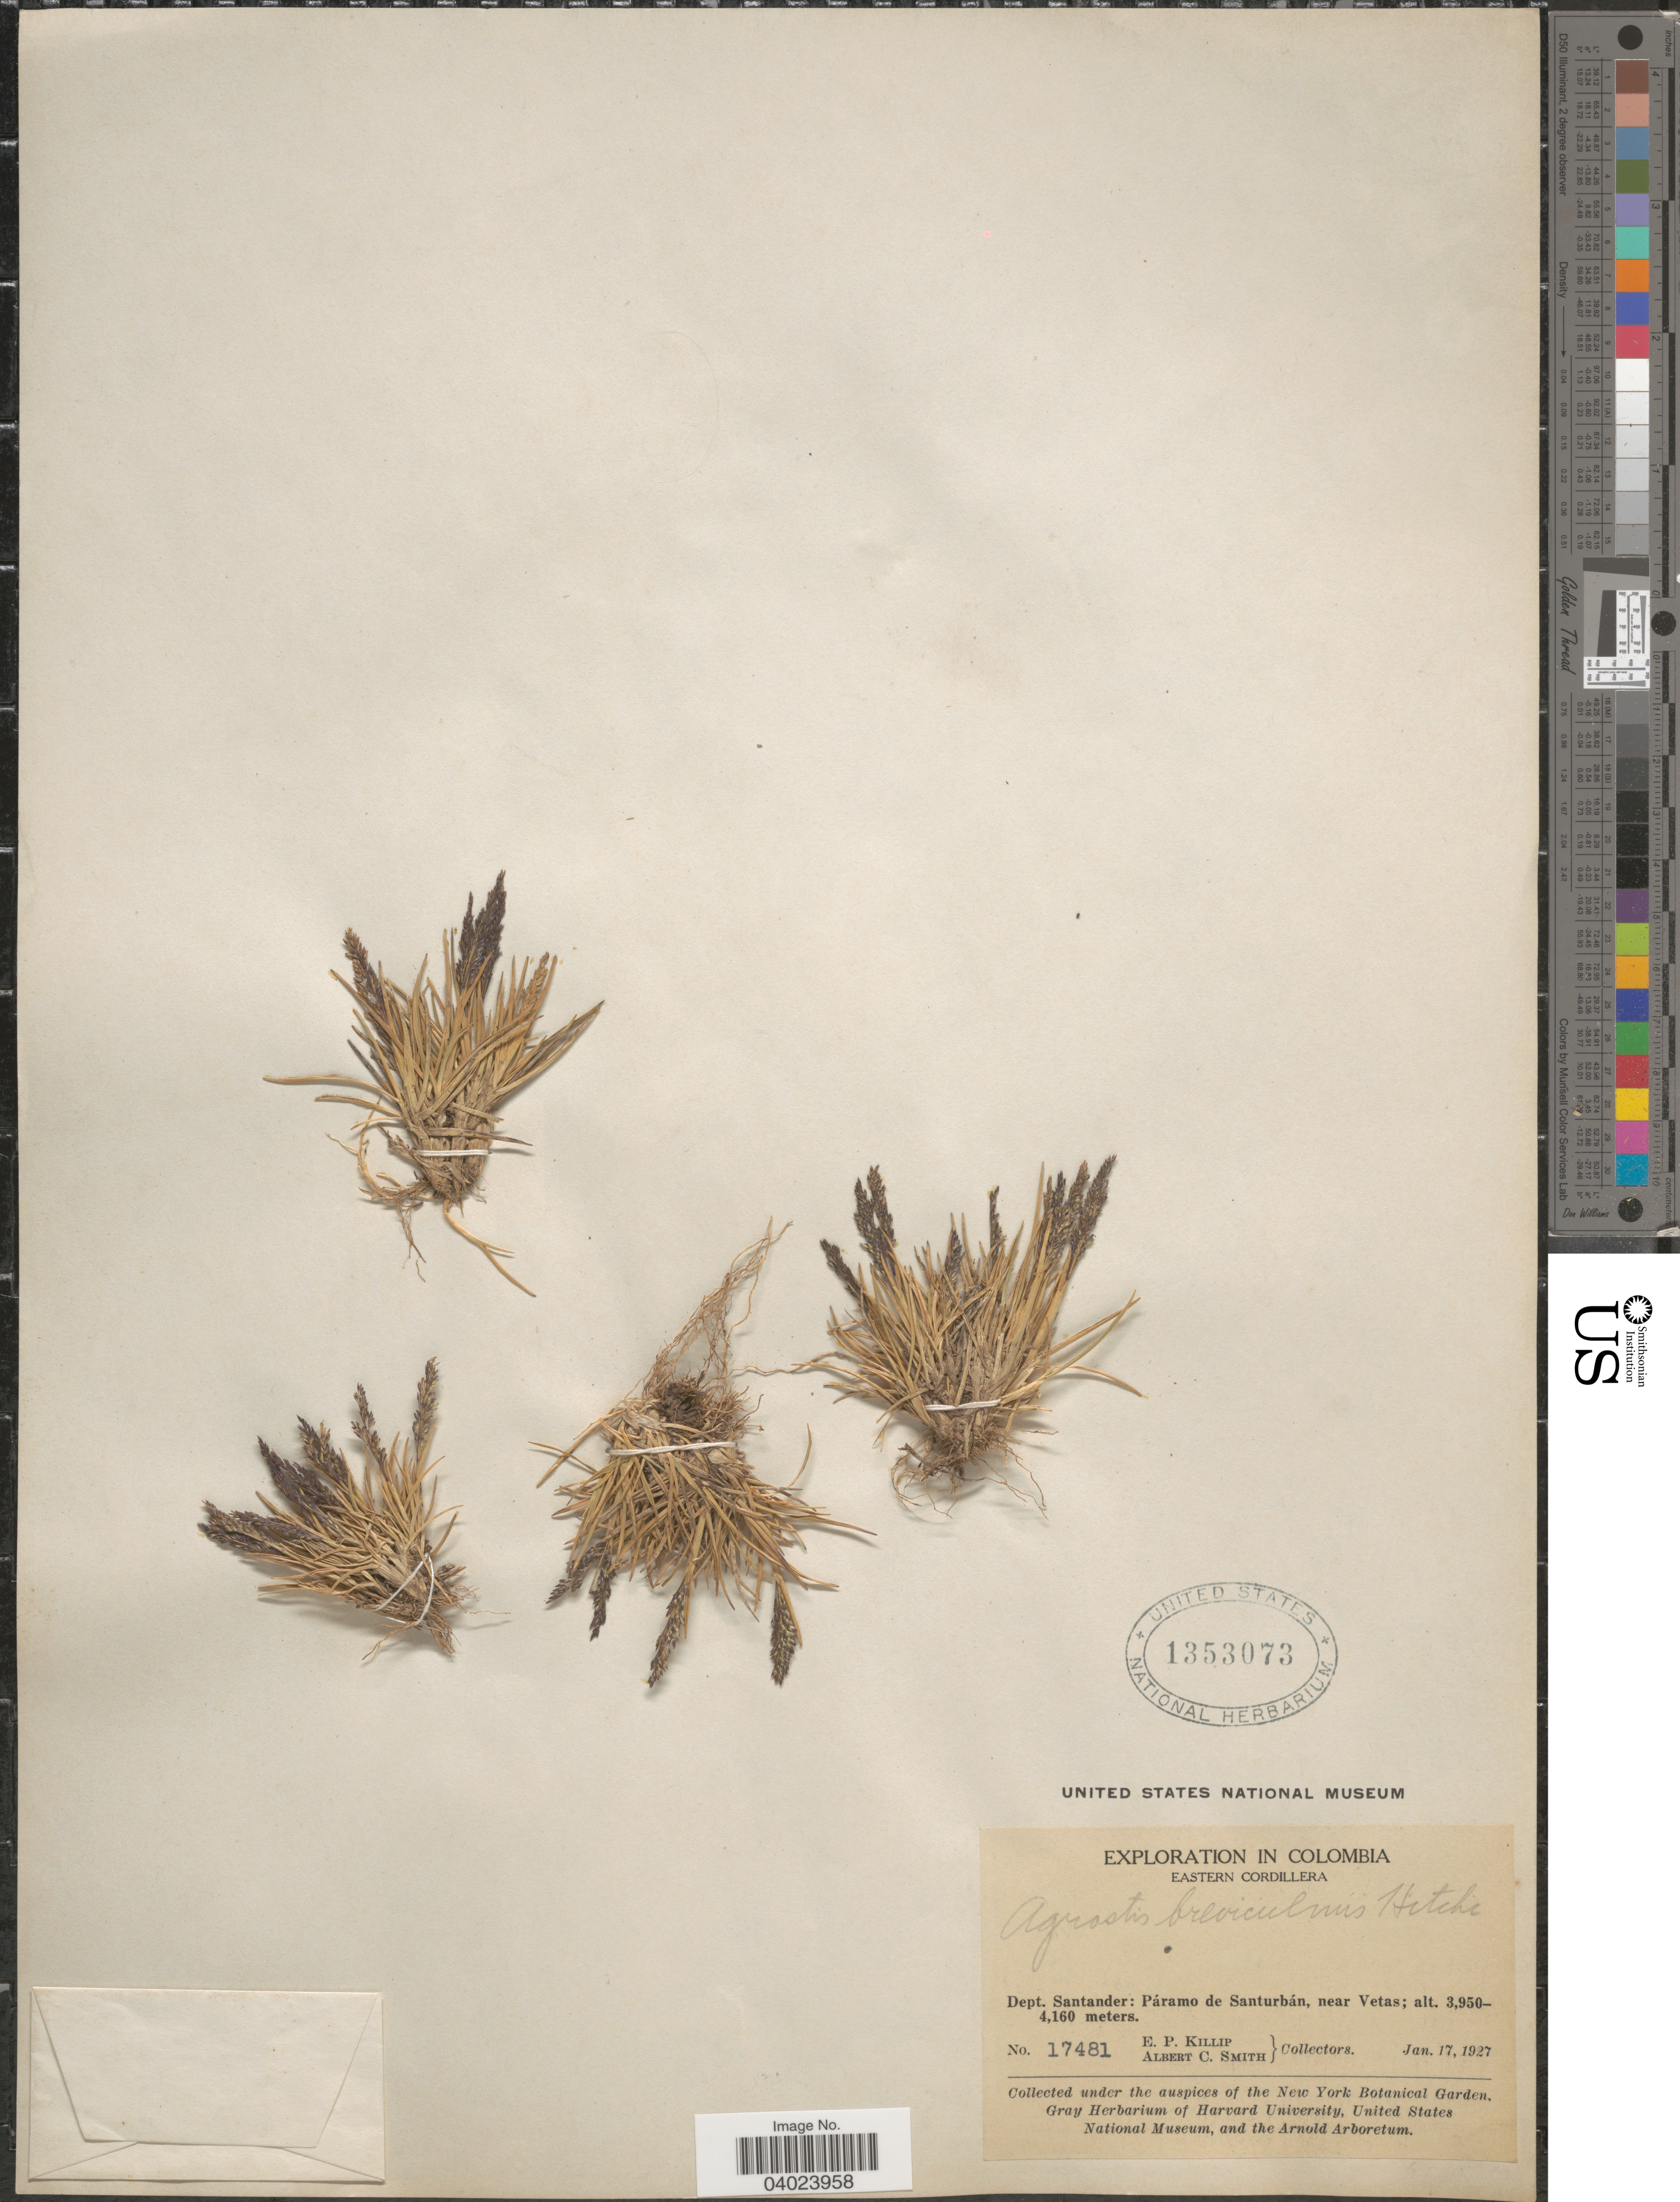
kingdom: Plantae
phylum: Tracheophyta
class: Liliopsida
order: Poales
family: Poaceae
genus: Agrostis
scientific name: Agrostis breviculmis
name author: Hitchc.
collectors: E. P. Killip & A. C. Smith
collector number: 17481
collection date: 1927-01-17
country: Colombia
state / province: Santander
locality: Eastern Cordillera. Dept. Santander: Páramo de Santurbán, near Vetas.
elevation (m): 3950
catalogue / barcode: US 1353073